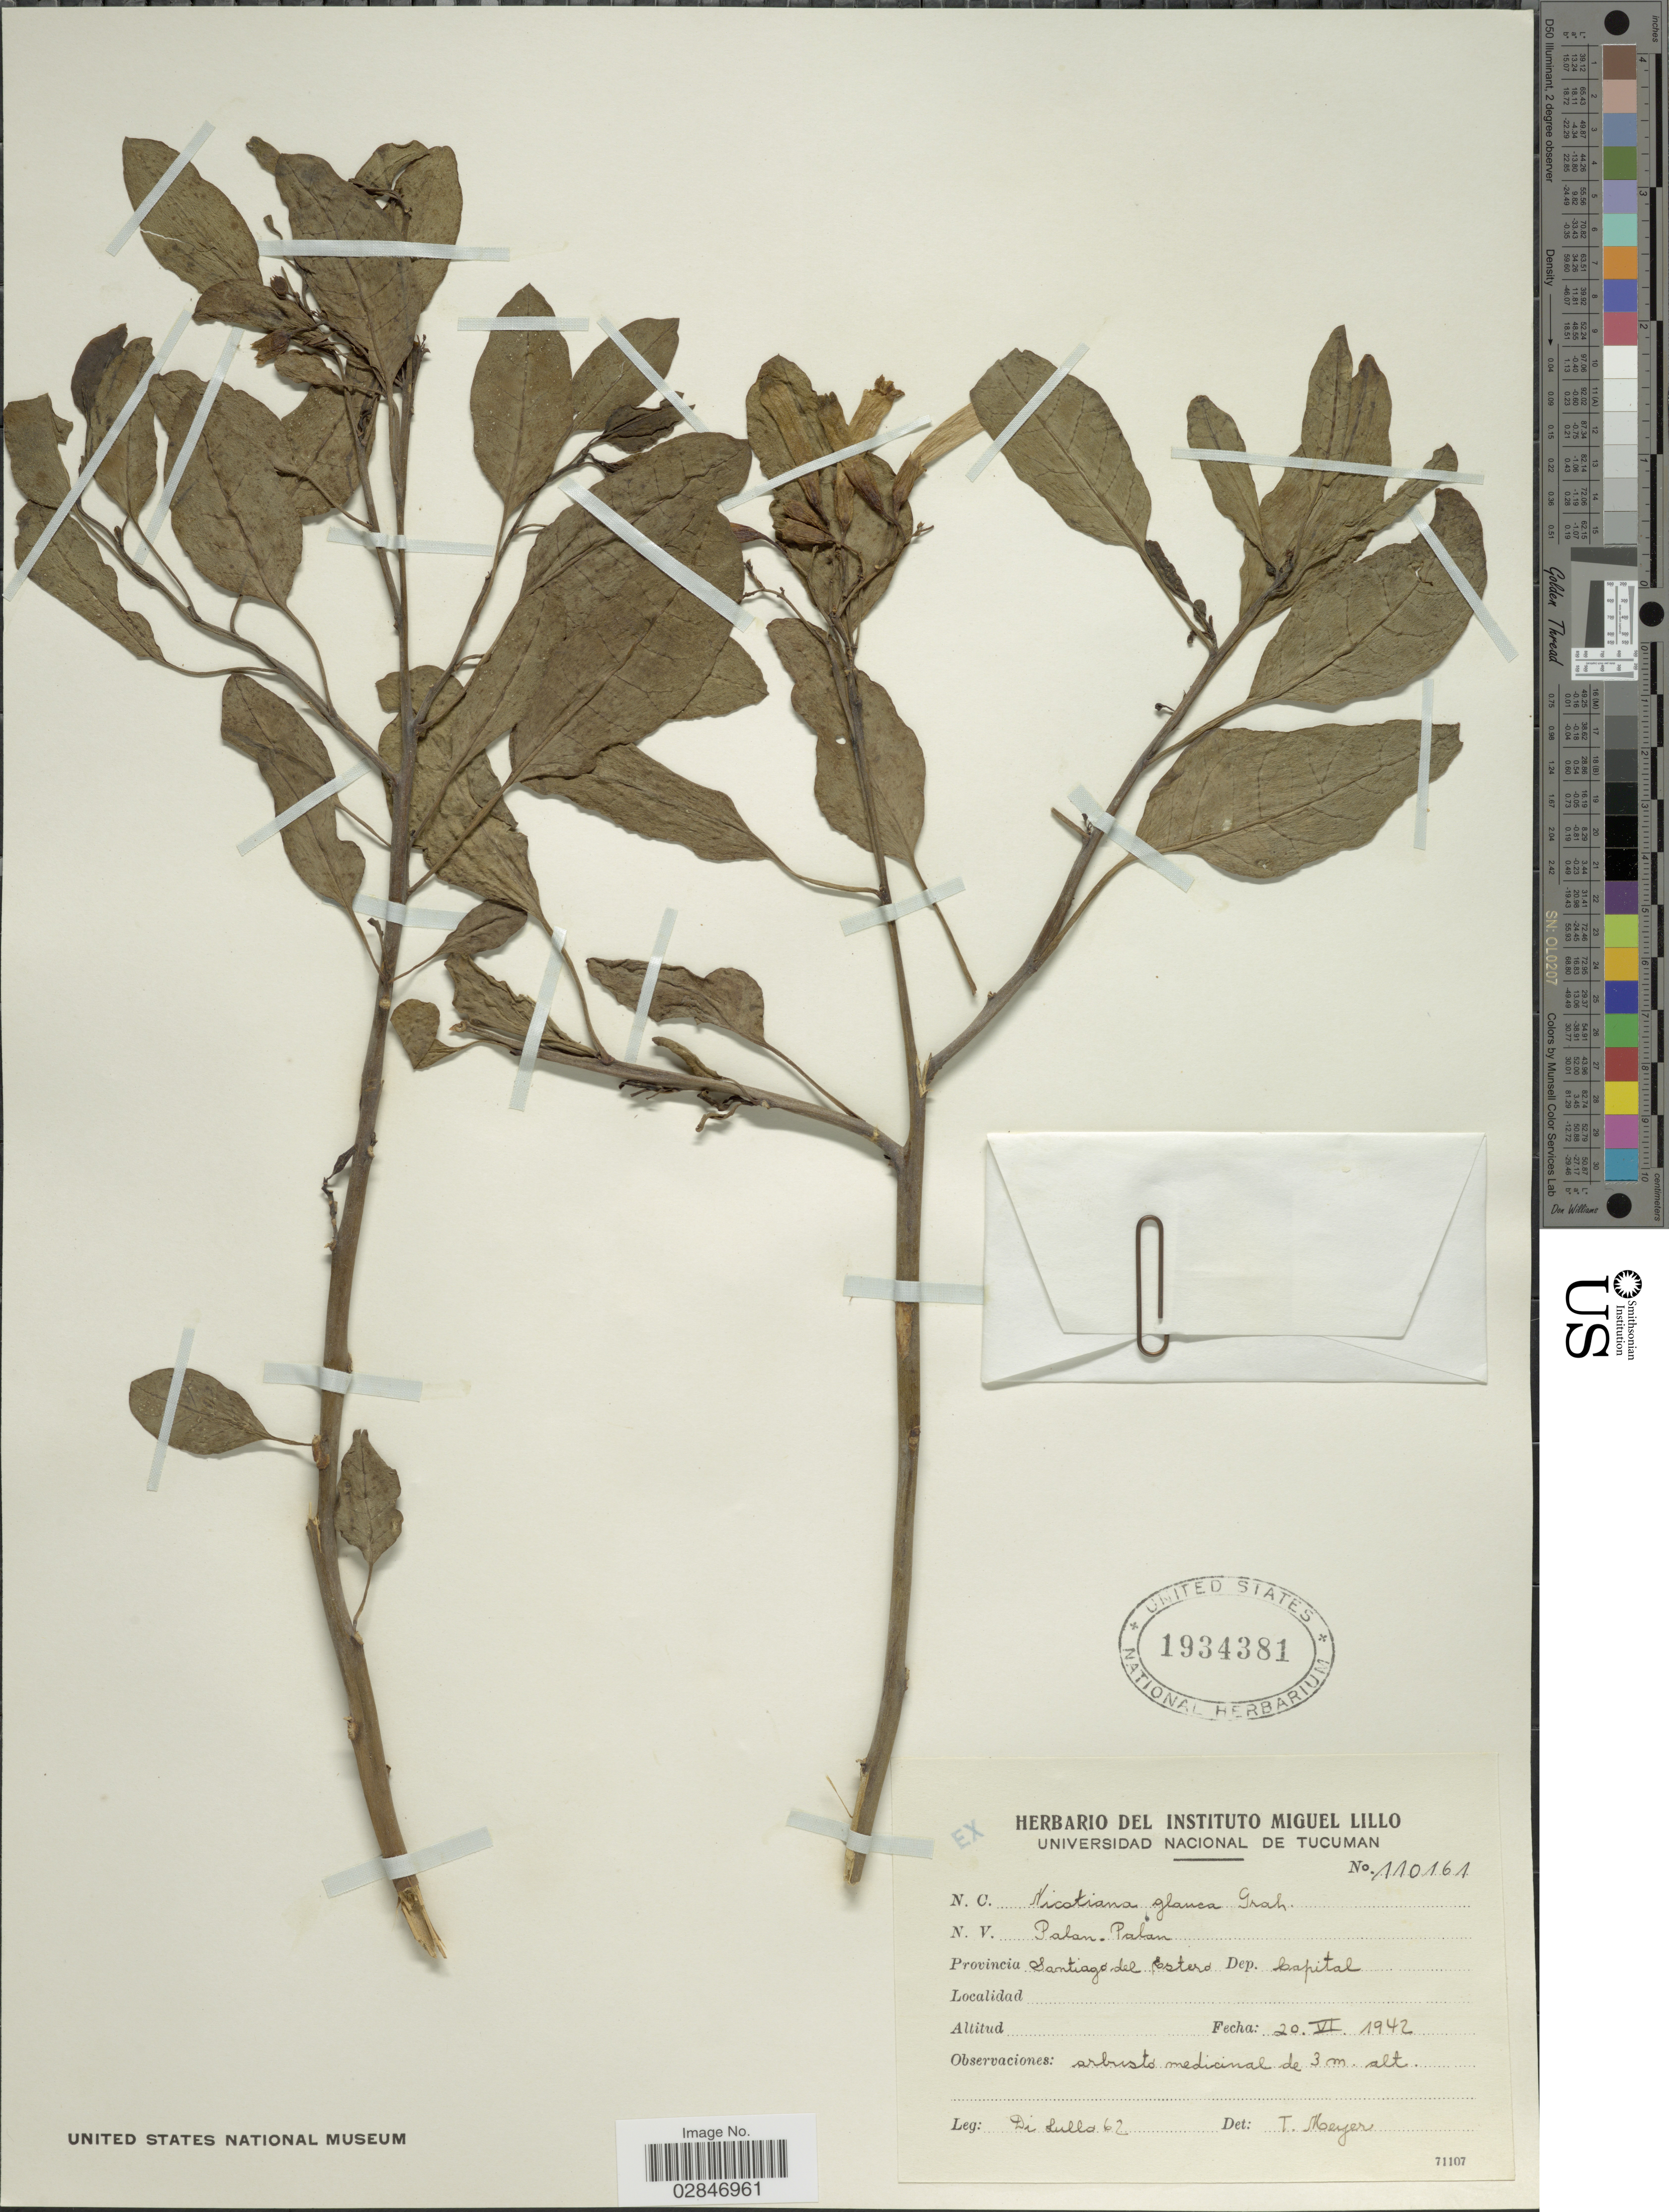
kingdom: Plantae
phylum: Tracheophyta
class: Magnoliopsida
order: Solanales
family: Solanaceae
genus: Nicotiana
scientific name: Nicotiana glauca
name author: Graham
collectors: D. Lulla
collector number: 62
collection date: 1942-06-20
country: Argentina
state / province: Santiago del Estero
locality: Provincia Santiago del Estero, Dep. Capital.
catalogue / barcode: US 1934381